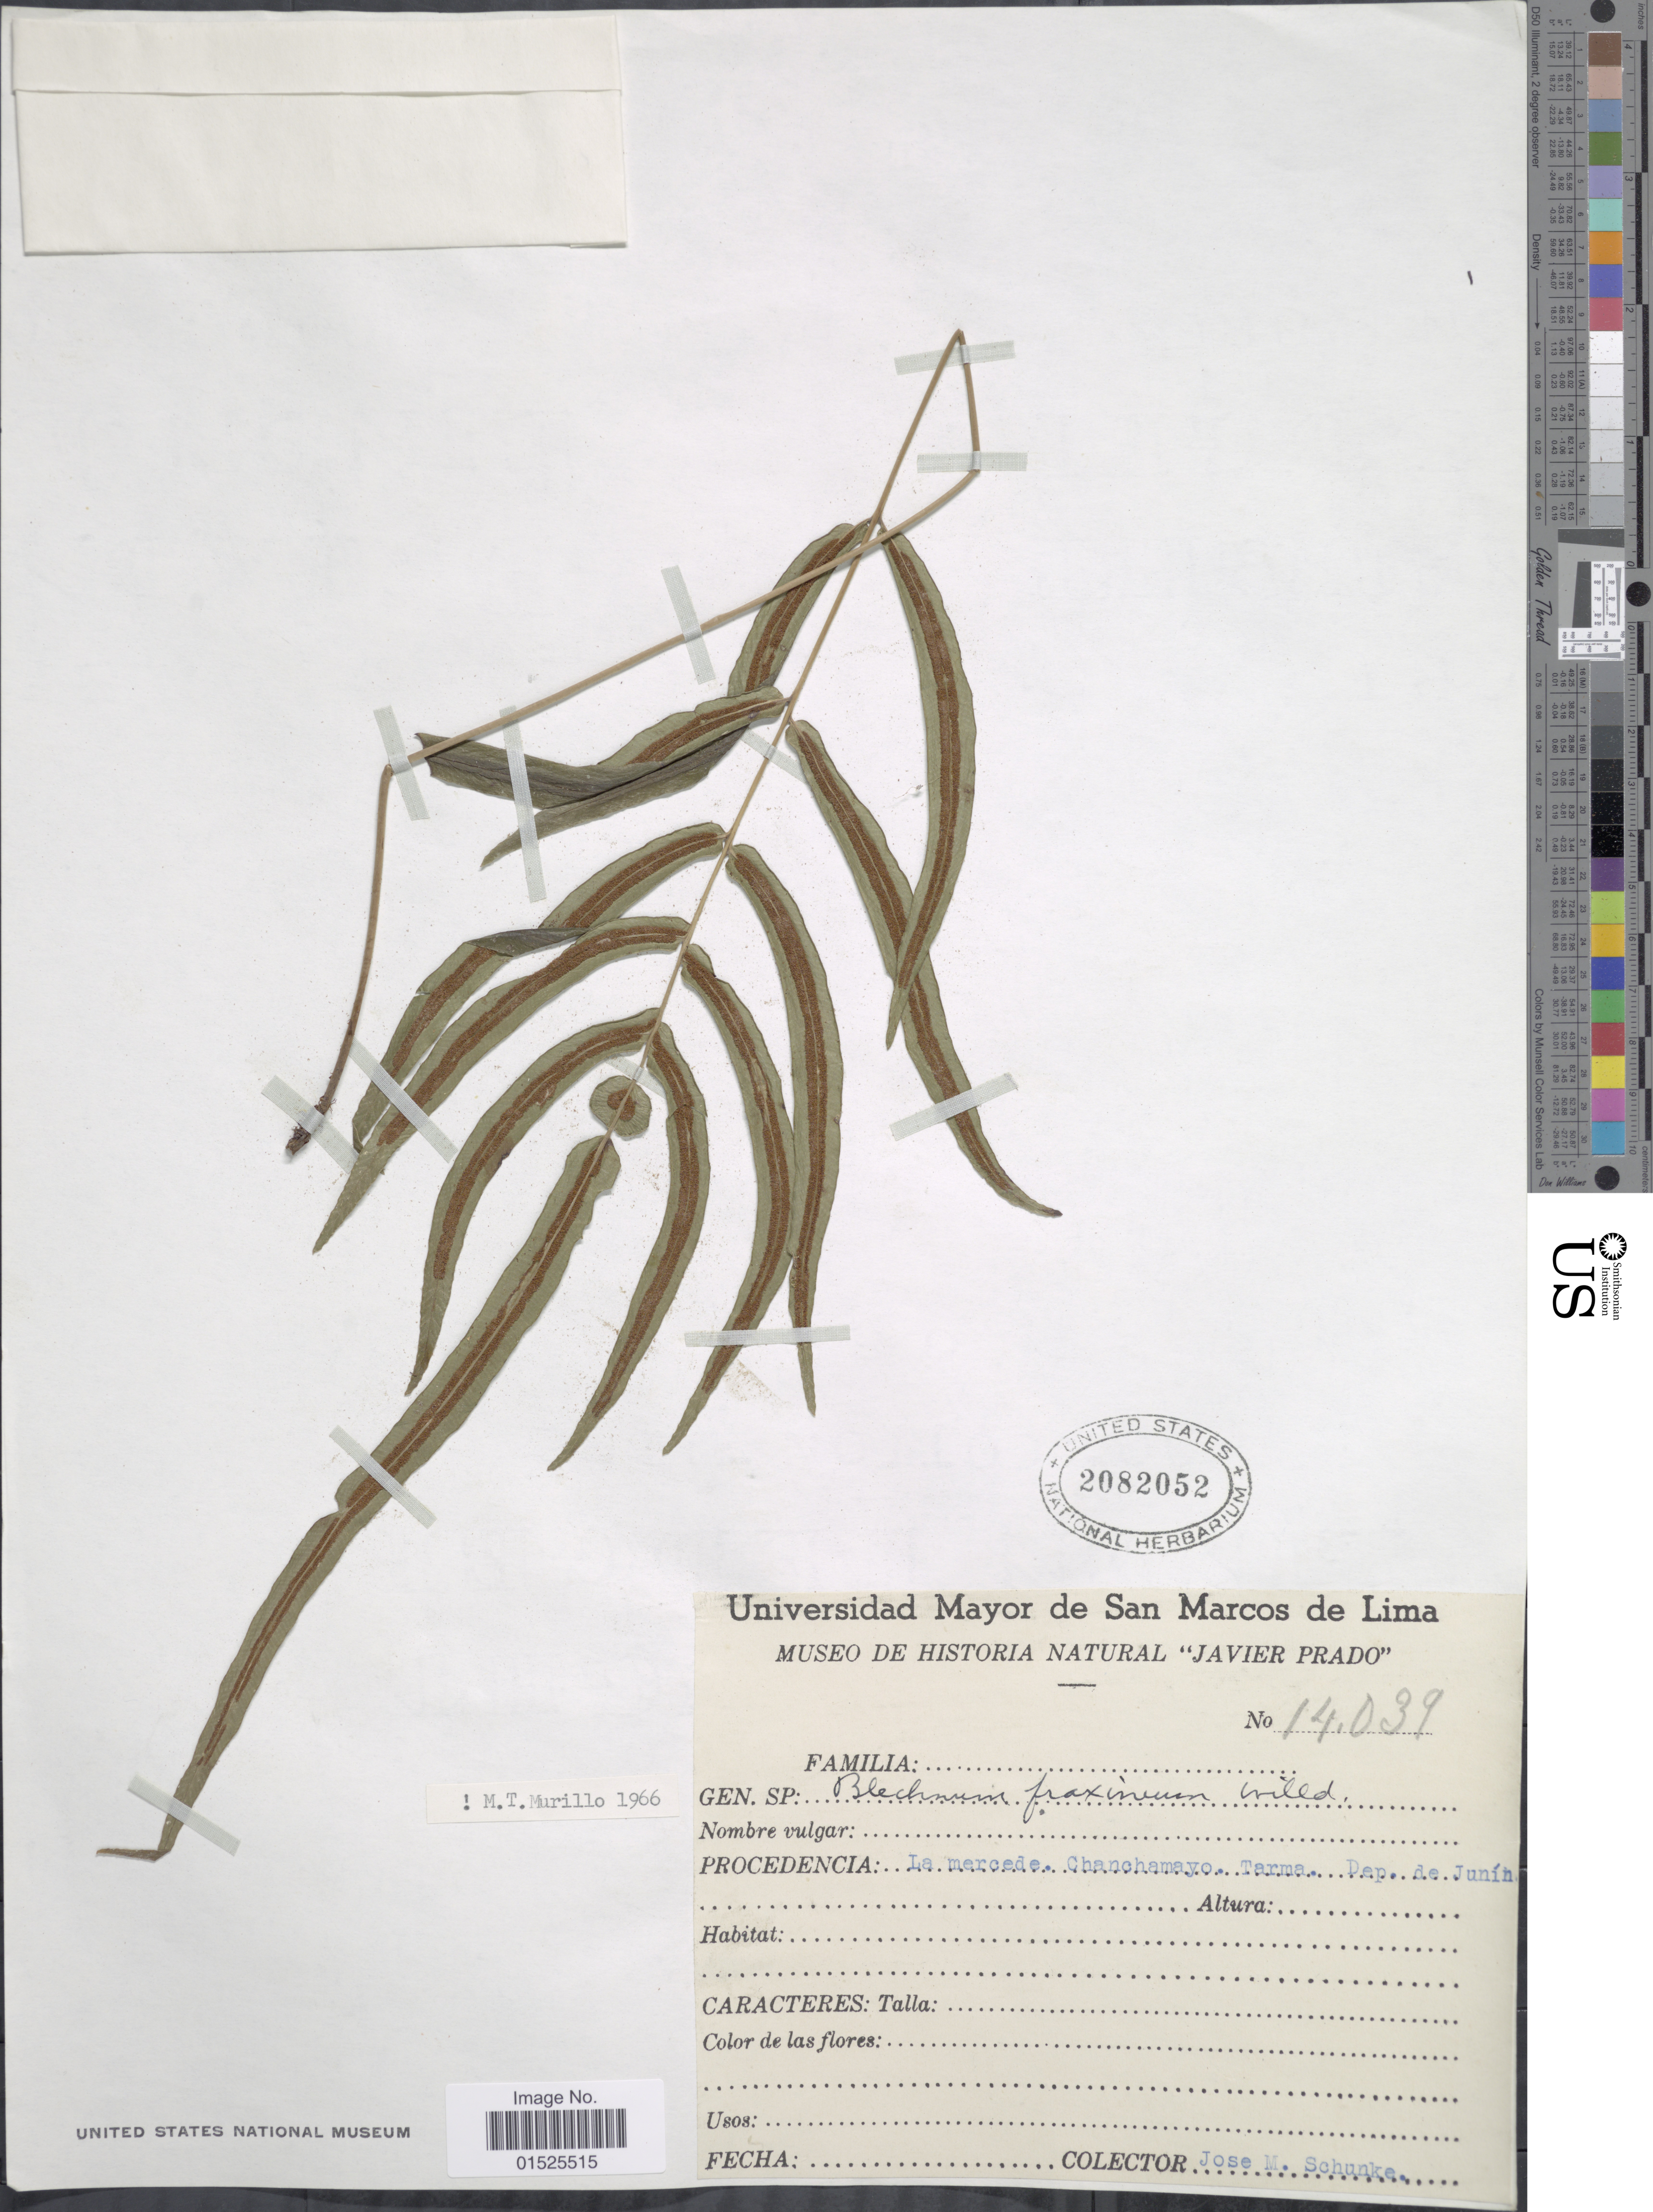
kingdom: Plantae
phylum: Tracheophyta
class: Polypodiopsida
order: Polypodiales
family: Blechnaceae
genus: Blechnum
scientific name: Blechnum caudatum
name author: Cav.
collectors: J. M. Schunke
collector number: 14039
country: Peru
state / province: Junín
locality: La mercede. Chanchamayo. Tarma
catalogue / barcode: US 2082052